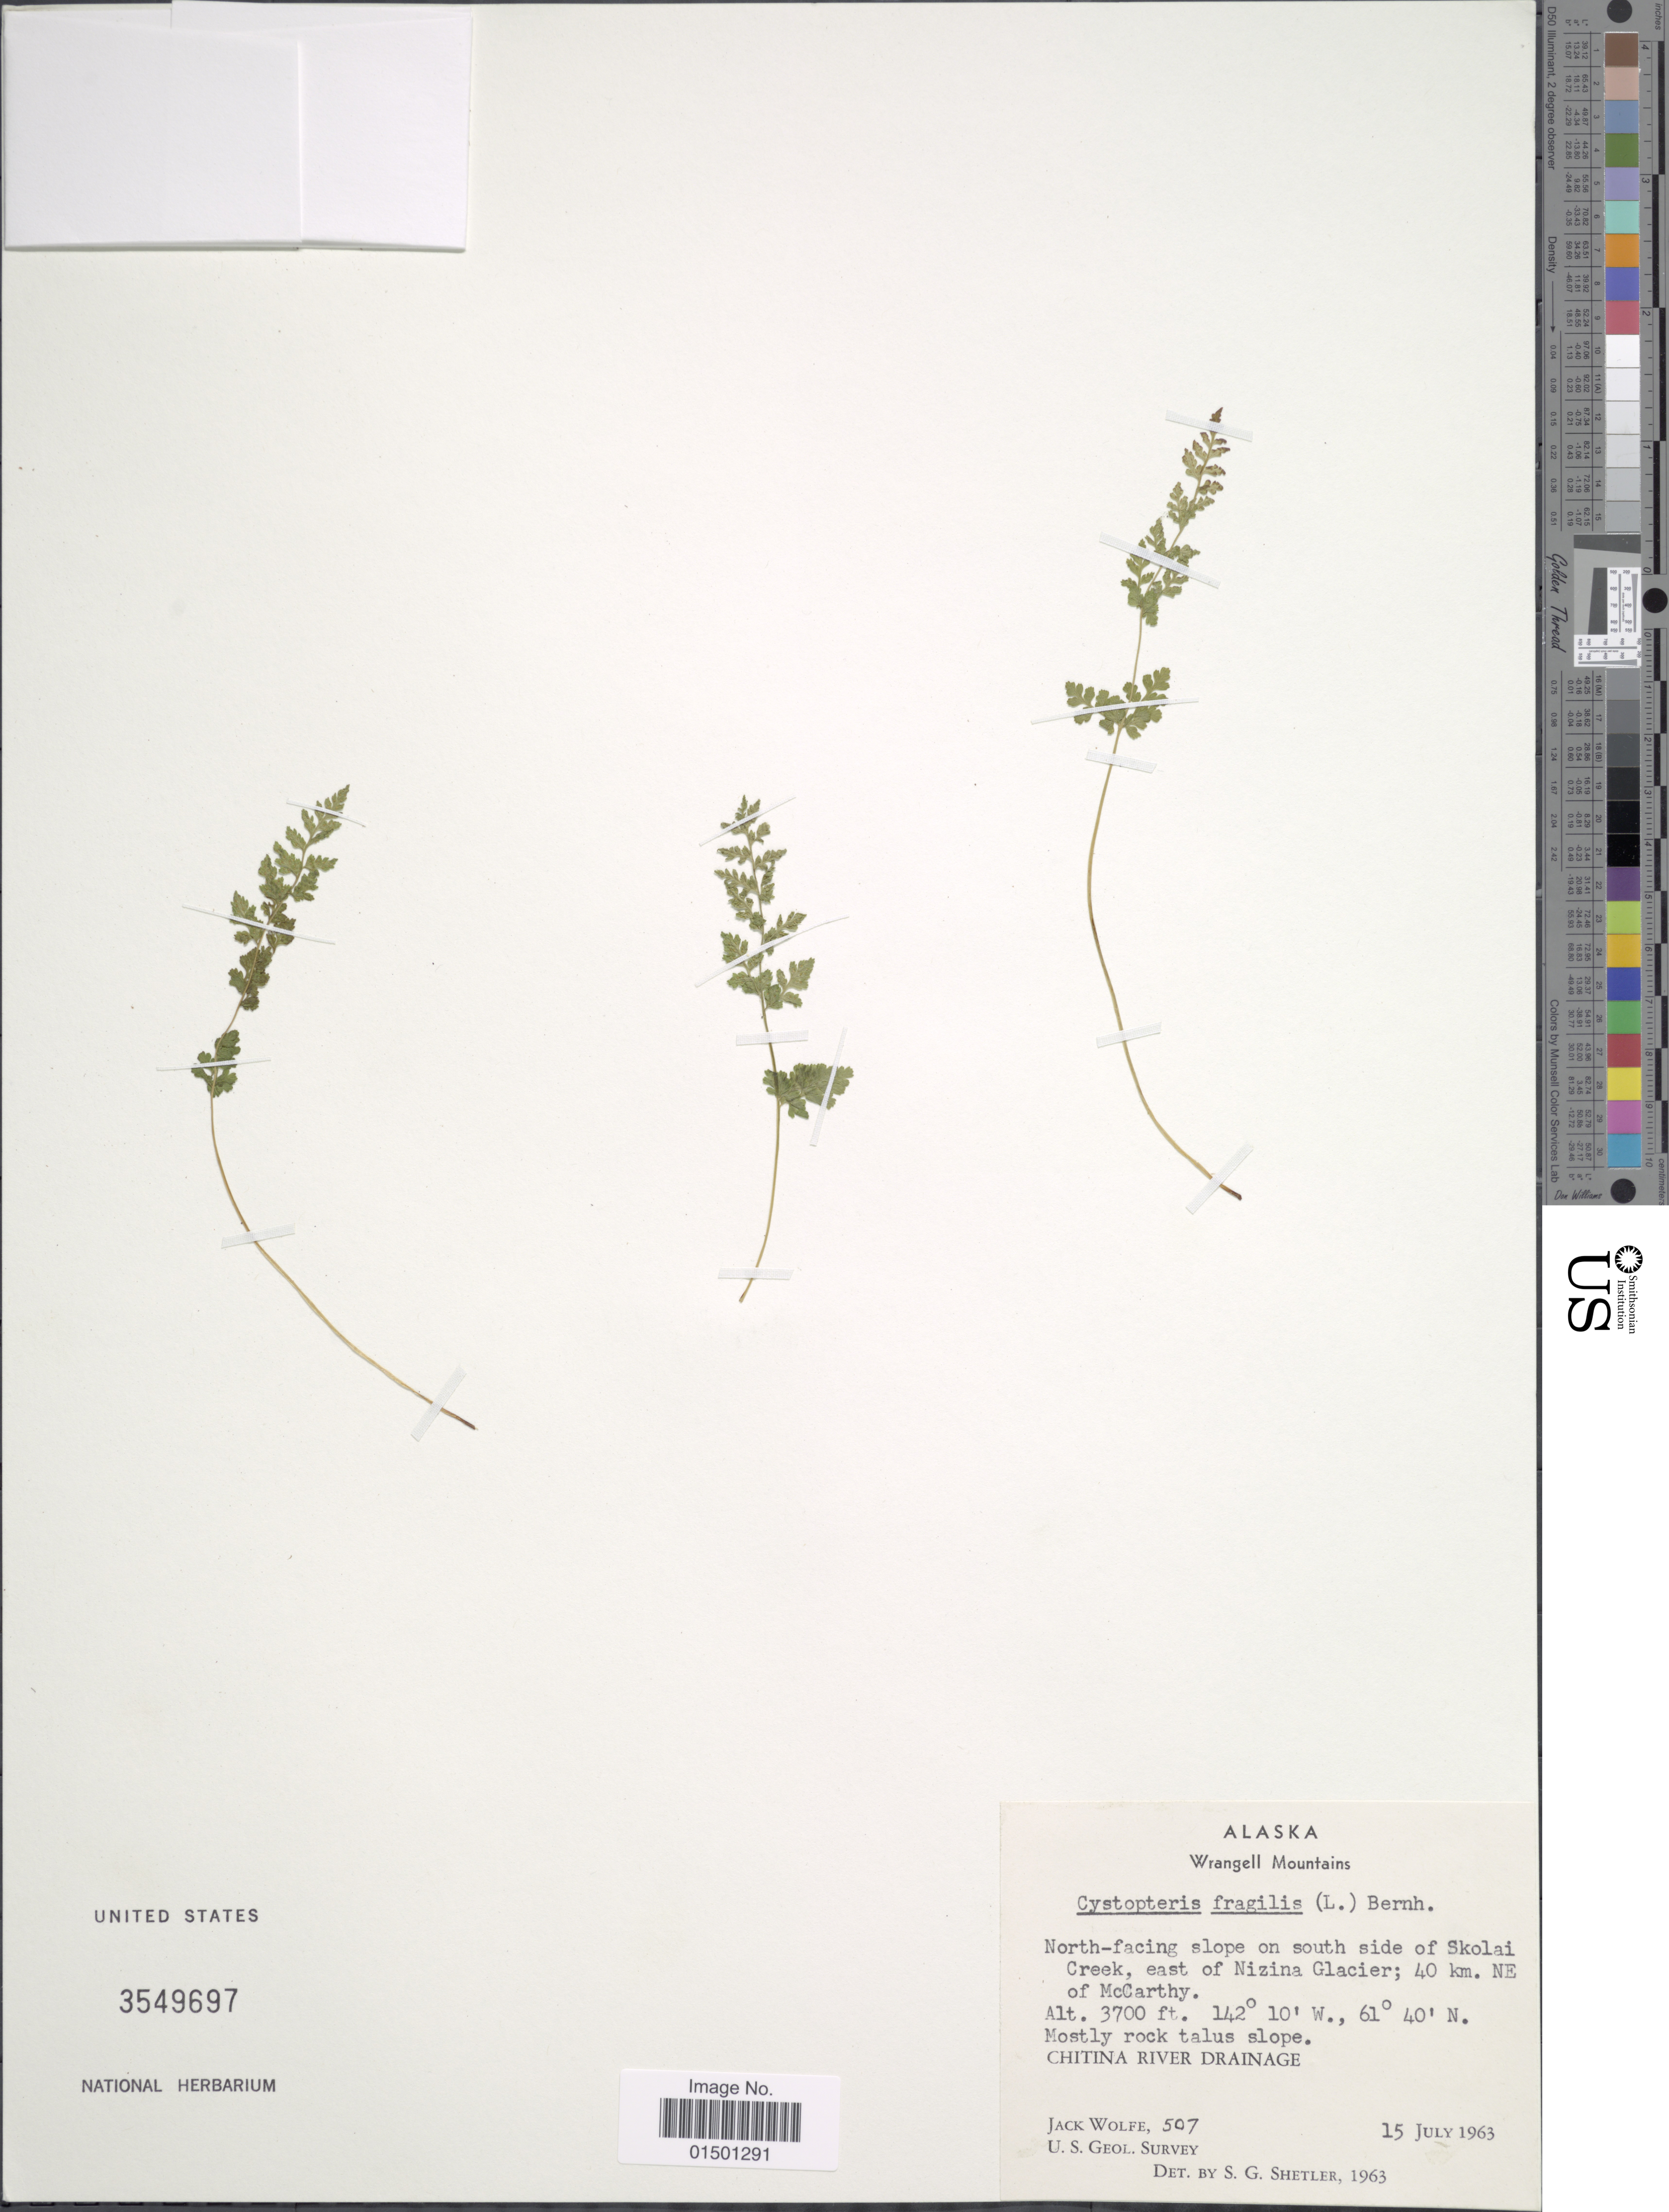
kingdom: Plantae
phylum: Tracheophyta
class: Polypodiopsida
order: Polypodiales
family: Cystopteridaceae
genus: Cystopteris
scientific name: Cystopteris fragilis var. dickieana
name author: B. Boivin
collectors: J. Wolfe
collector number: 507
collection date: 1963-07-15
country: United States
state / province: Alaska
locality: Wrangell Mountains, north-facing slope on south side of Skolai Creek, east of Nizina Glacier; 40 km. NE of McCarthy, Chitina River Drainage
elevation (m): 1128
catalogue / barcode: US 3549697